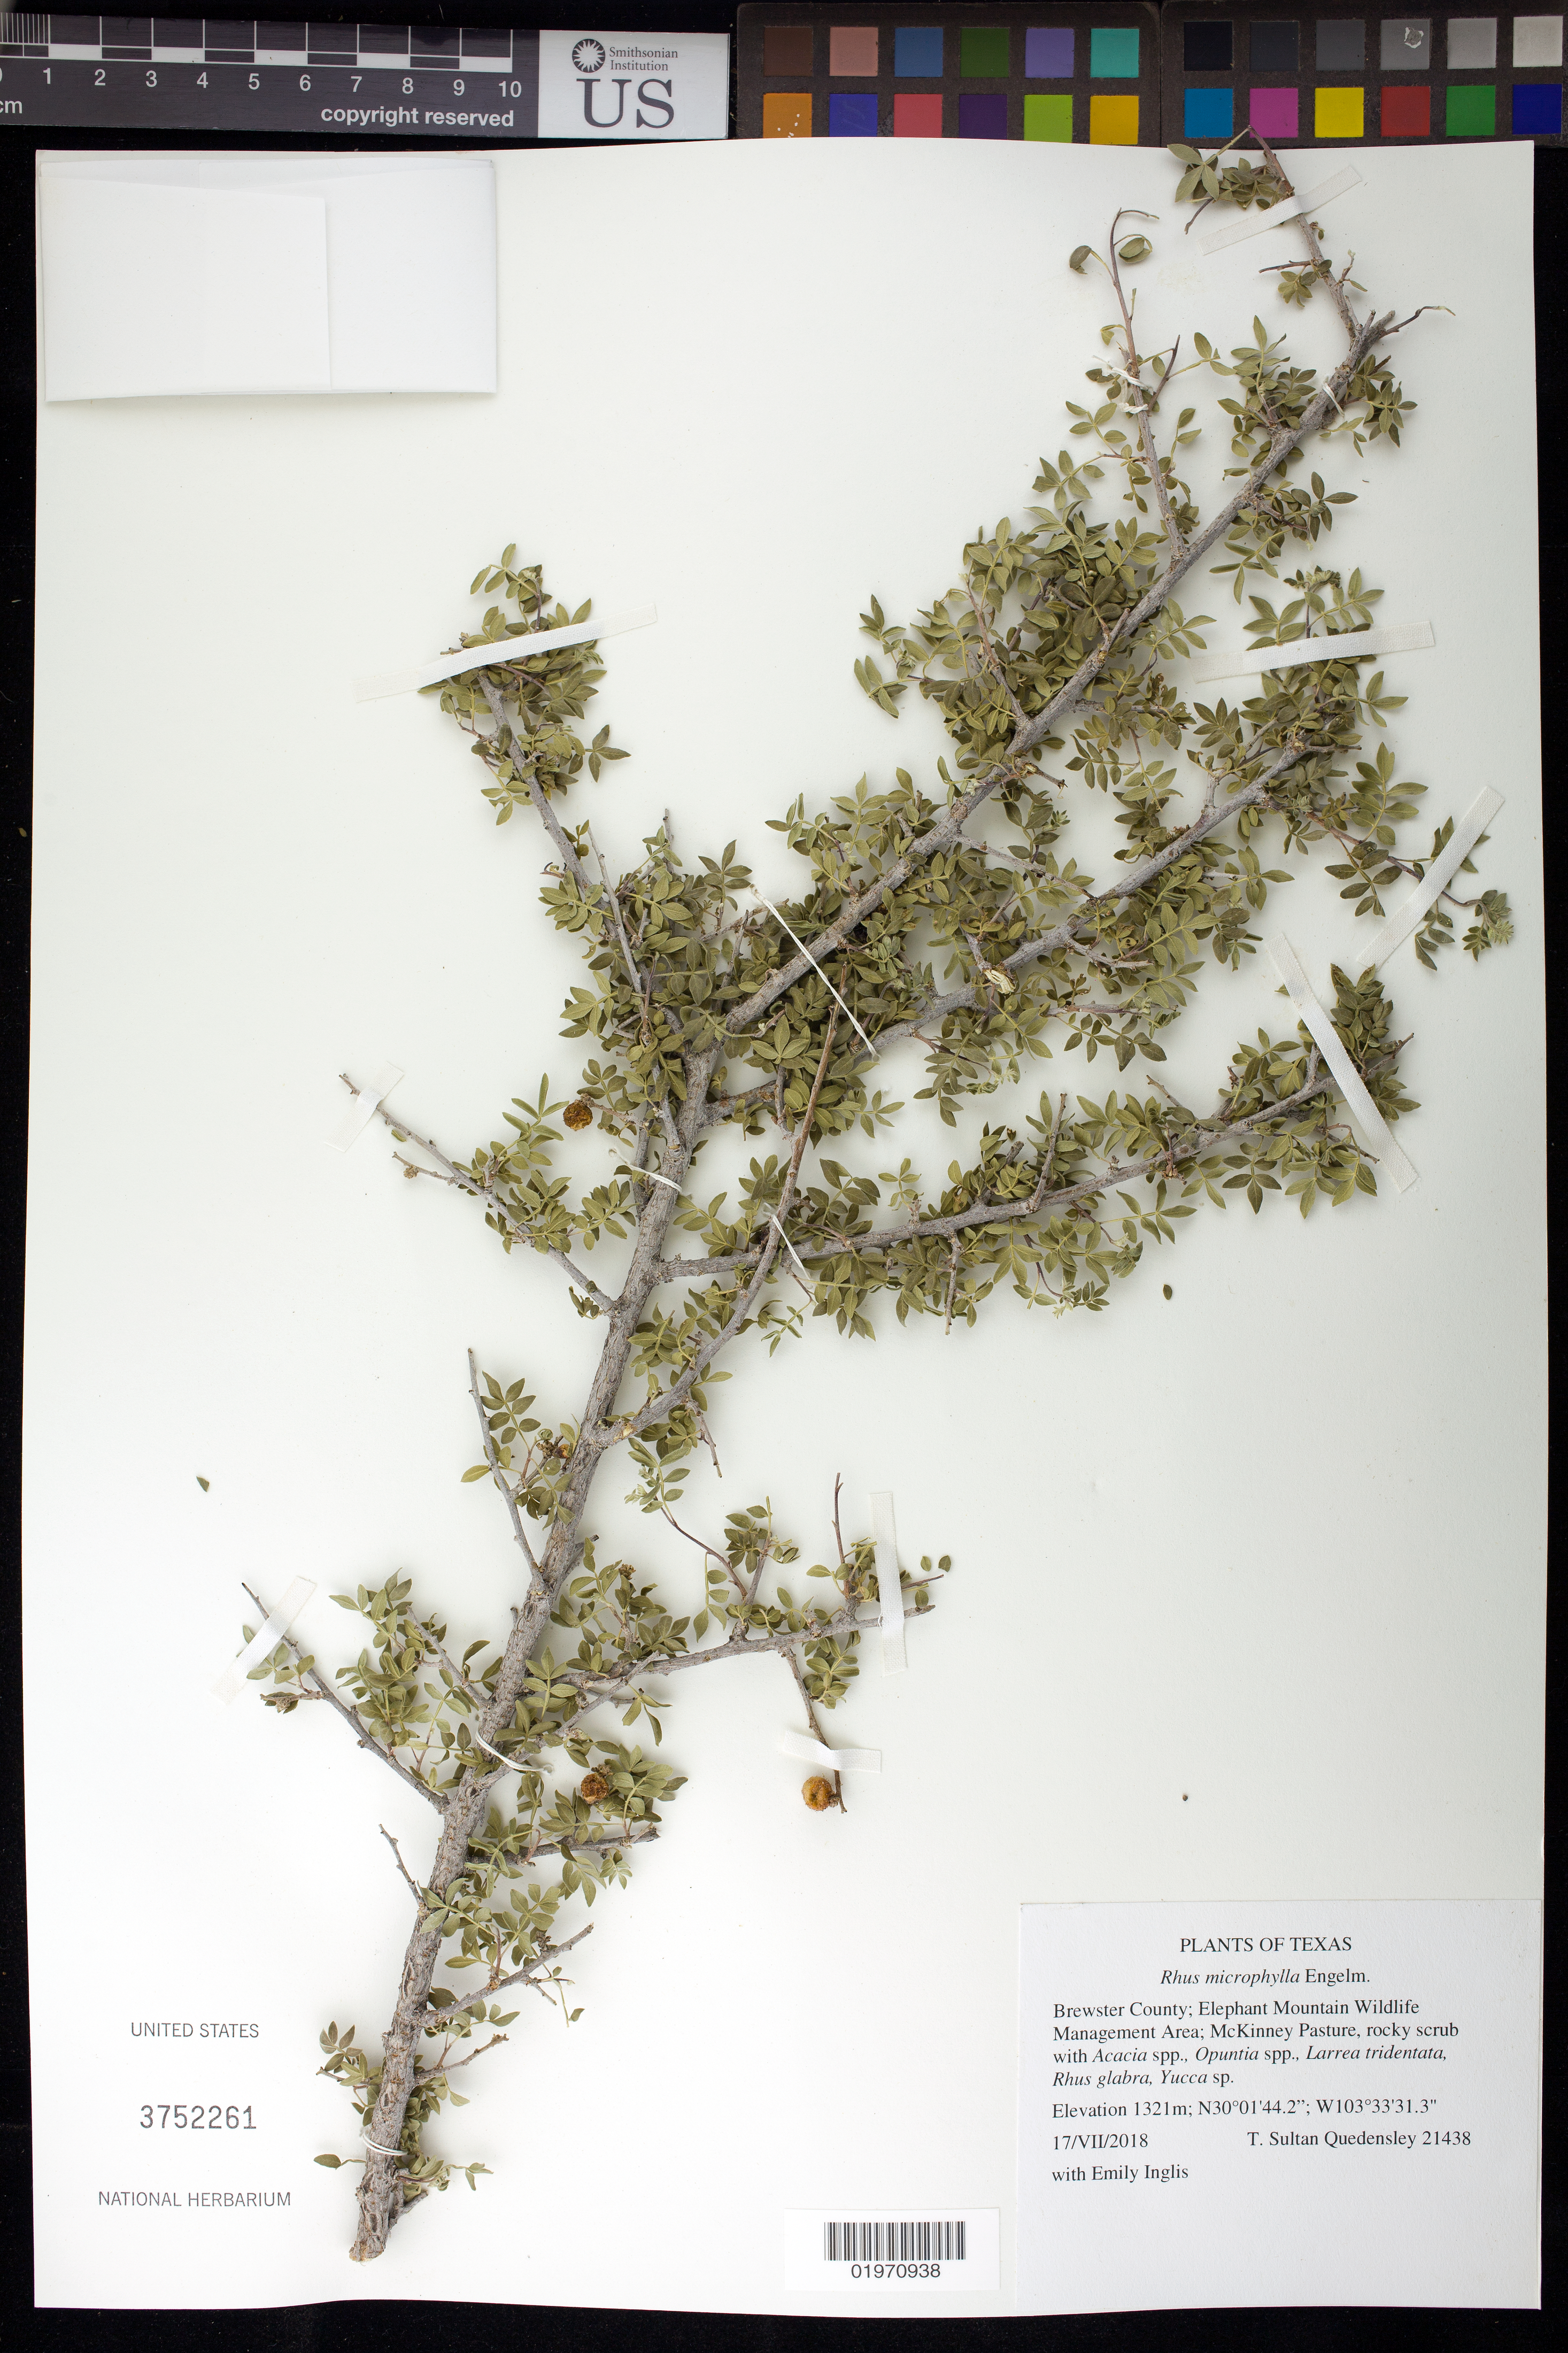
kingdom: Plantae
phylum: Tracheophyta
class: Magnoliopsida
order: Sapindales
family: Anacardiaceae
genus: Rhus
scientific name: Rhus microphylla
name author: Engelm.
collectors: T. S. Quedensley & E. Inglis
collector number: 21438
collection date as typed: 17 Jul 2018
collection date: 2018-07-17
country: United States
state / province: Texas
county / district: Brewster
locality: Elephant Mountain Wildlife Management Area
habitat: Acacia spp., Opuntia spp., Larrea tridentata, Rhus glabra, Yucca sp.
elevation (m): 1321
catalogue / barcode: US 3752261